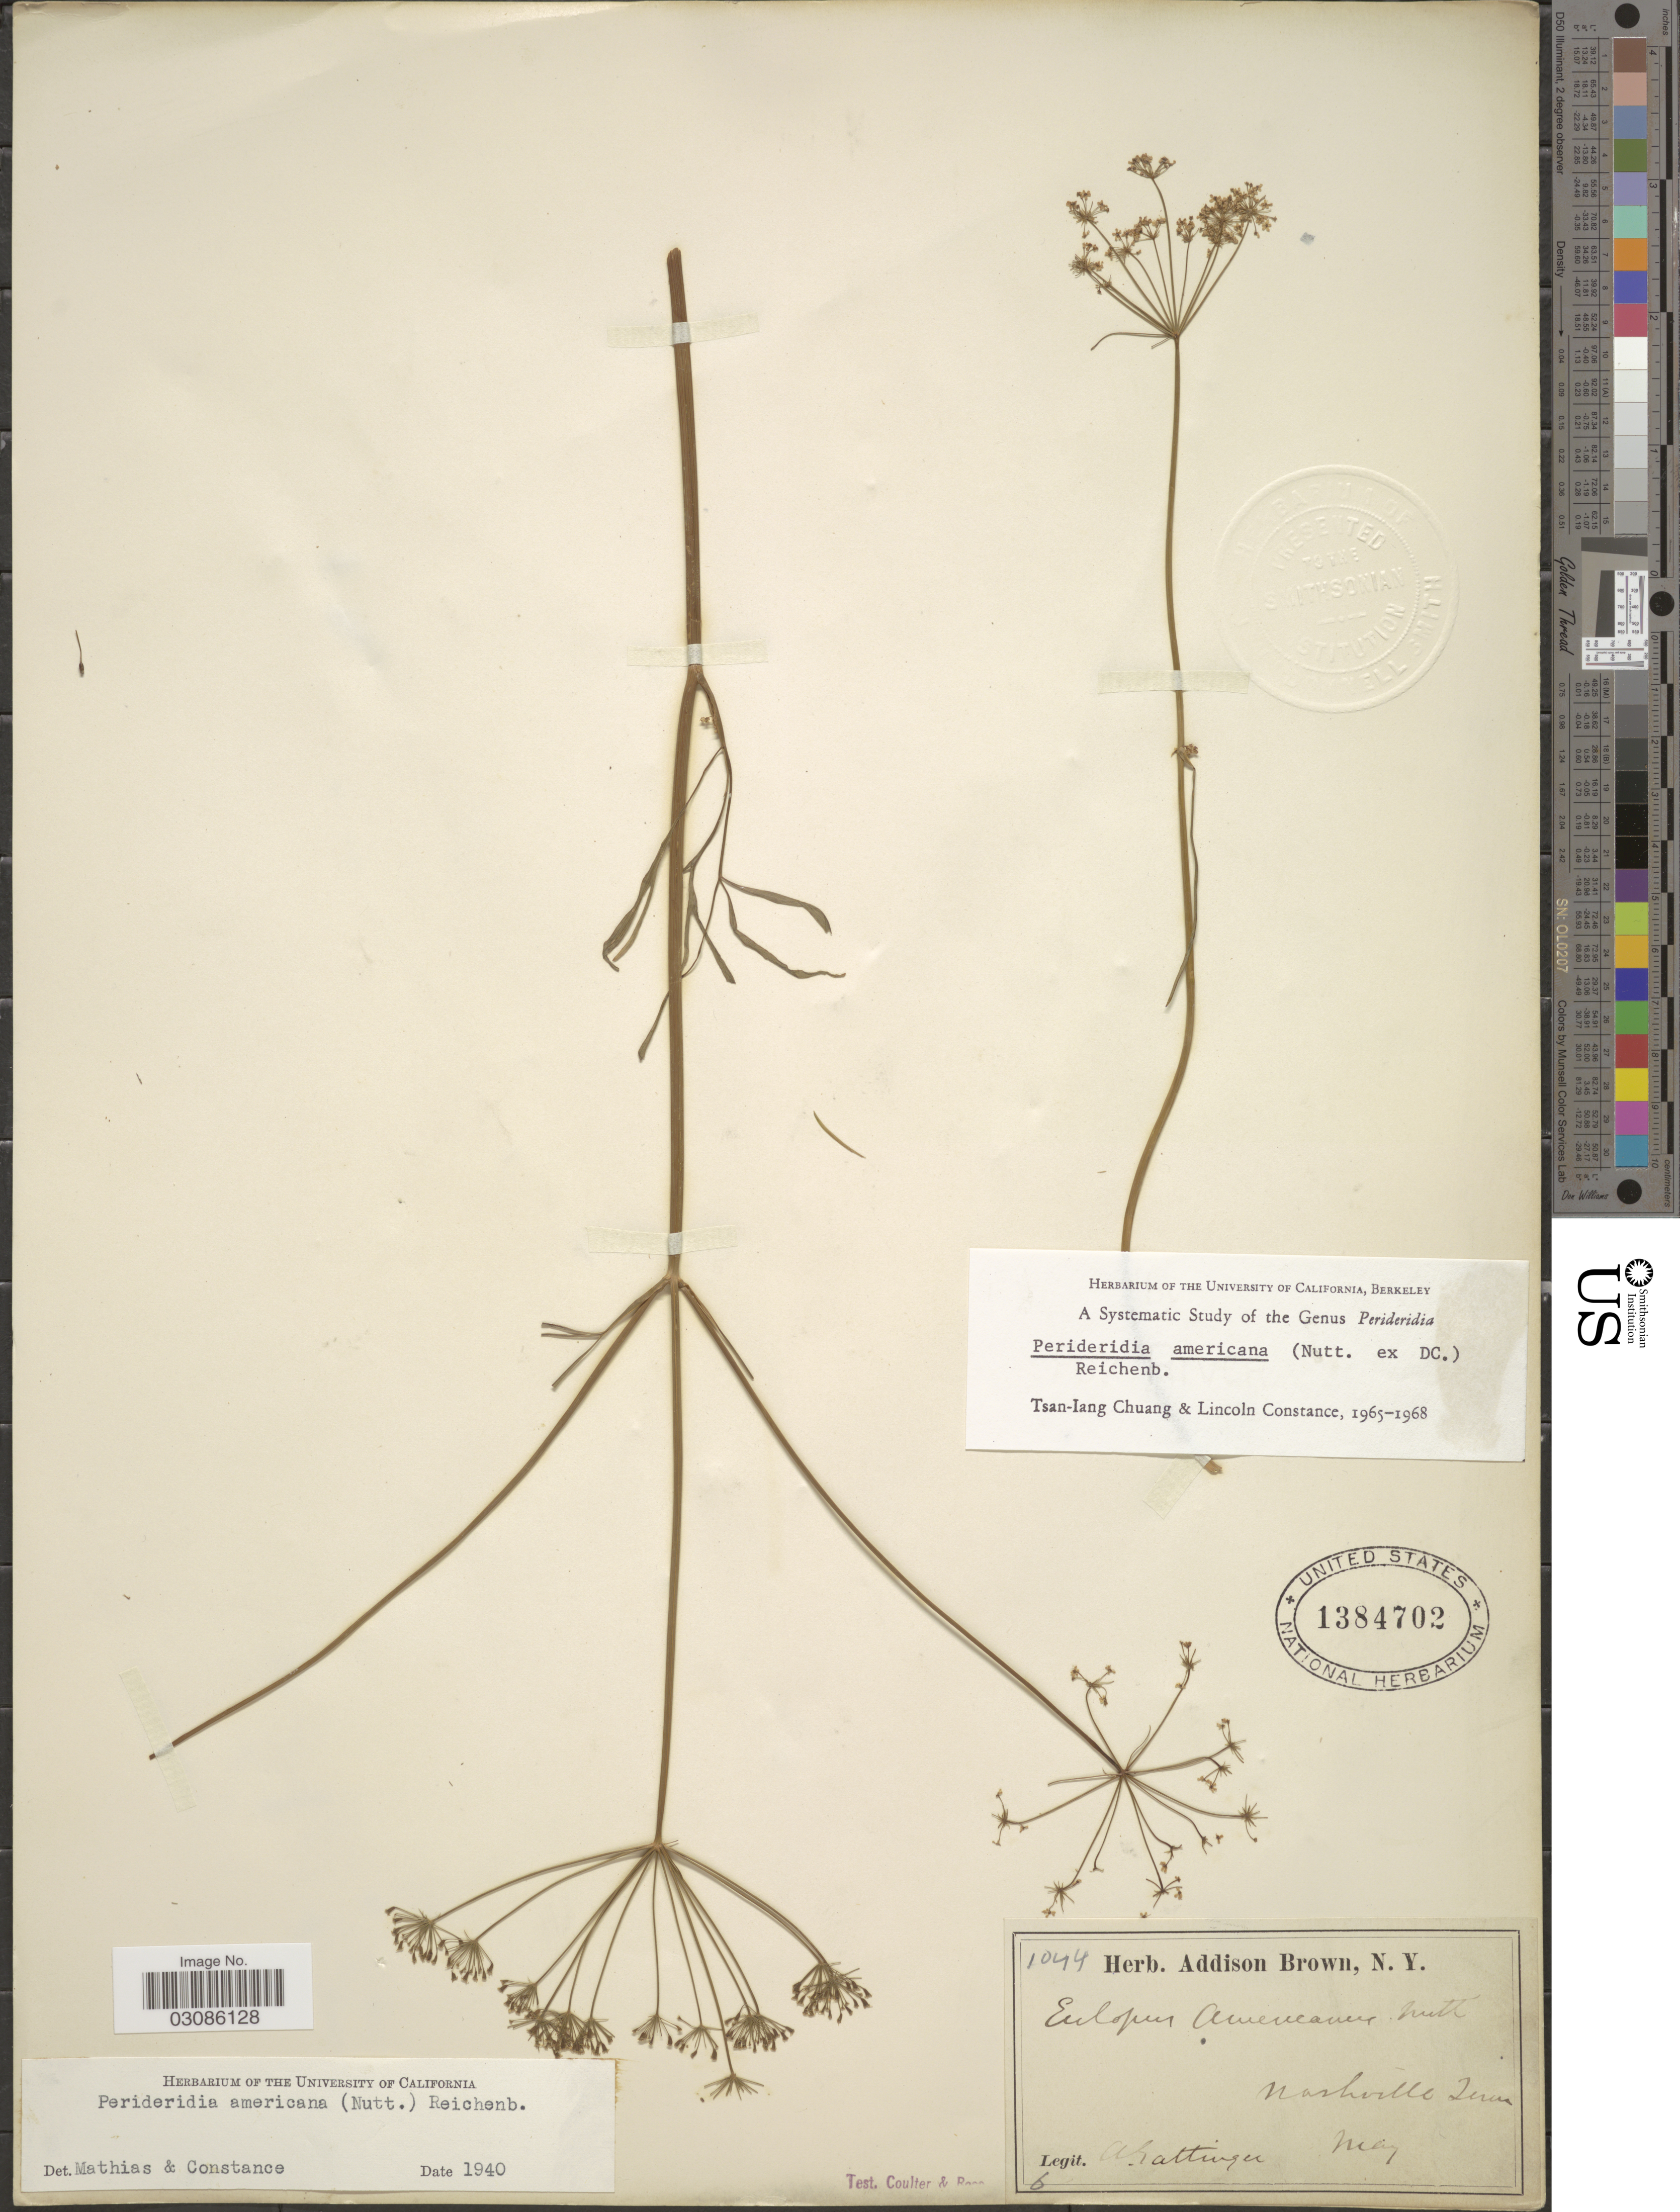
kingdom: Plantae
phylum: Tracheophyta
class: Magnoliopsida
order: Apiales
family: Apiaceae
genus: Perideridia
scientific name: Perideridia americana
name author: (Nutt. ex DC.) Rchb. ex Steud.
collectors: A. Gattinger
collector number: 1044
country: United States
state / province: Tennessee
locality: Nashville.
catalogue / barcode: US 1384702